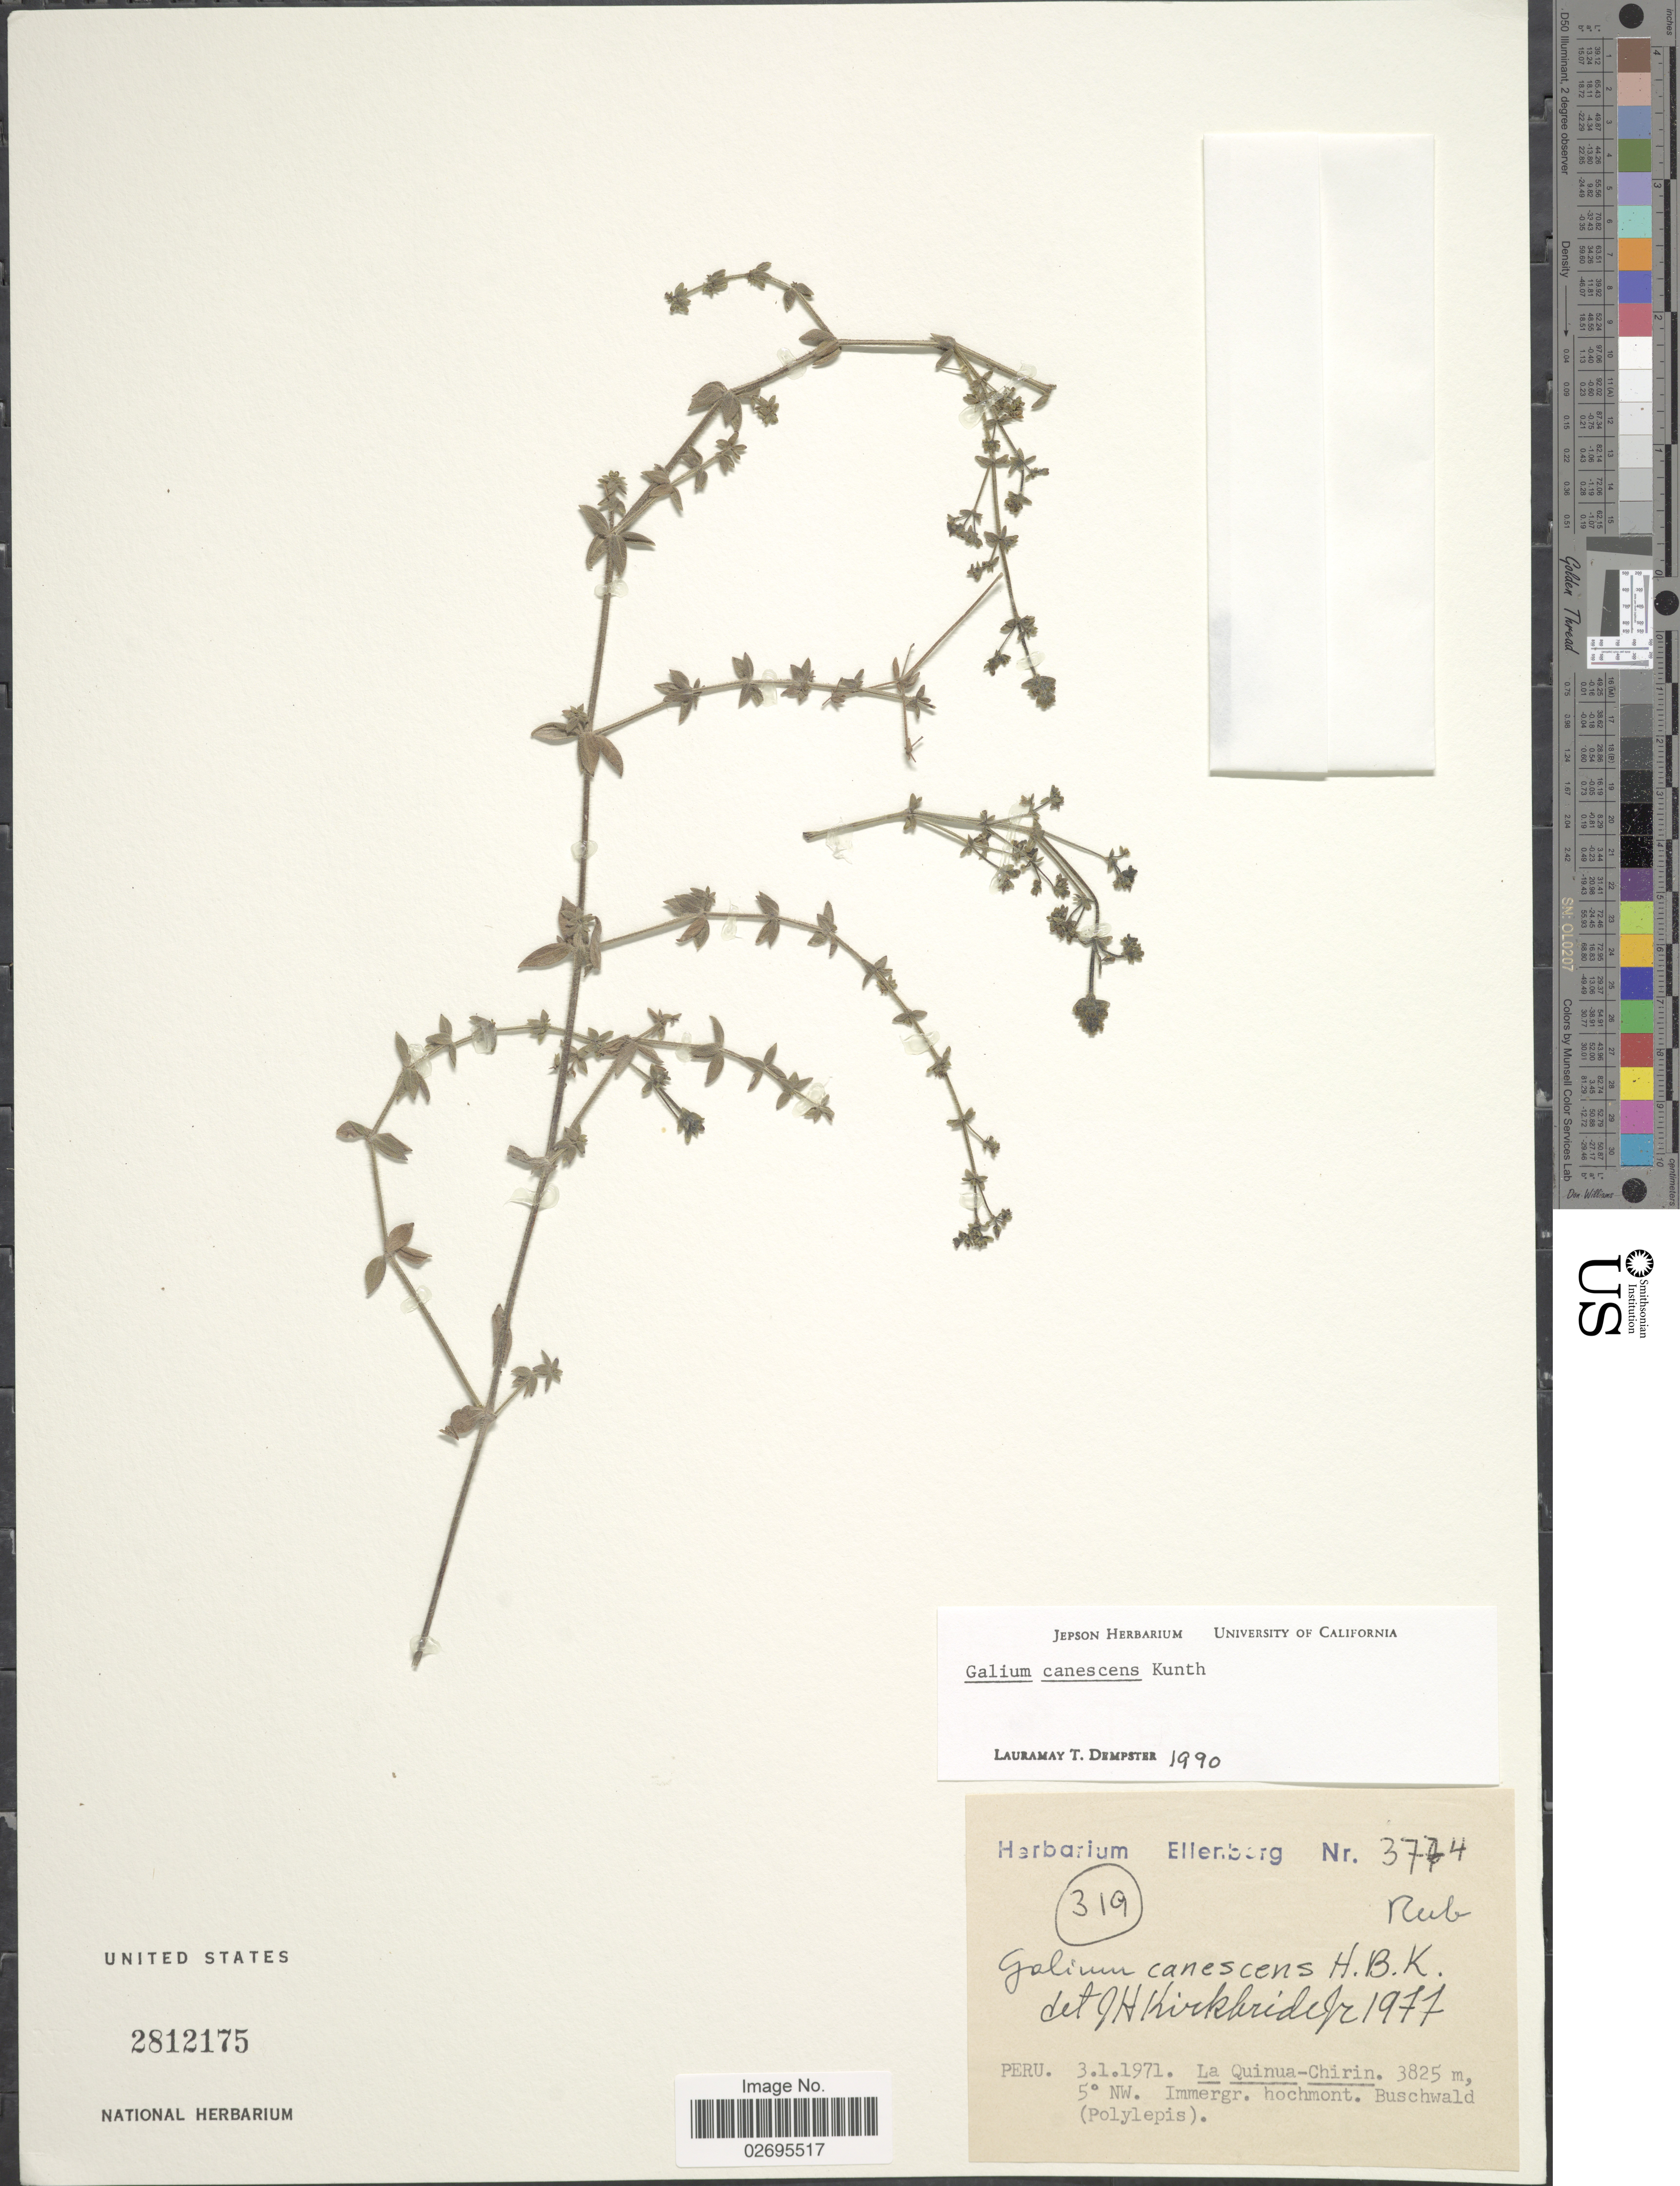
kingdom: Plantae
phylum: Tracheophyta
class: Magnoliopsida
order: Gentianales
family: Rubiaceae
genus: Galium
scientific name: Galium canescens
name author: Kunth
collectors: Ex herb. Ellenberg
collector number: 3774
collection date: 1971-01-03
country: Peru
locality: La Quinua-Chrin, 5° NW immegr. hochmont. Buschwald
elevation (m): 3825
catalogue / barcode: US 2812175